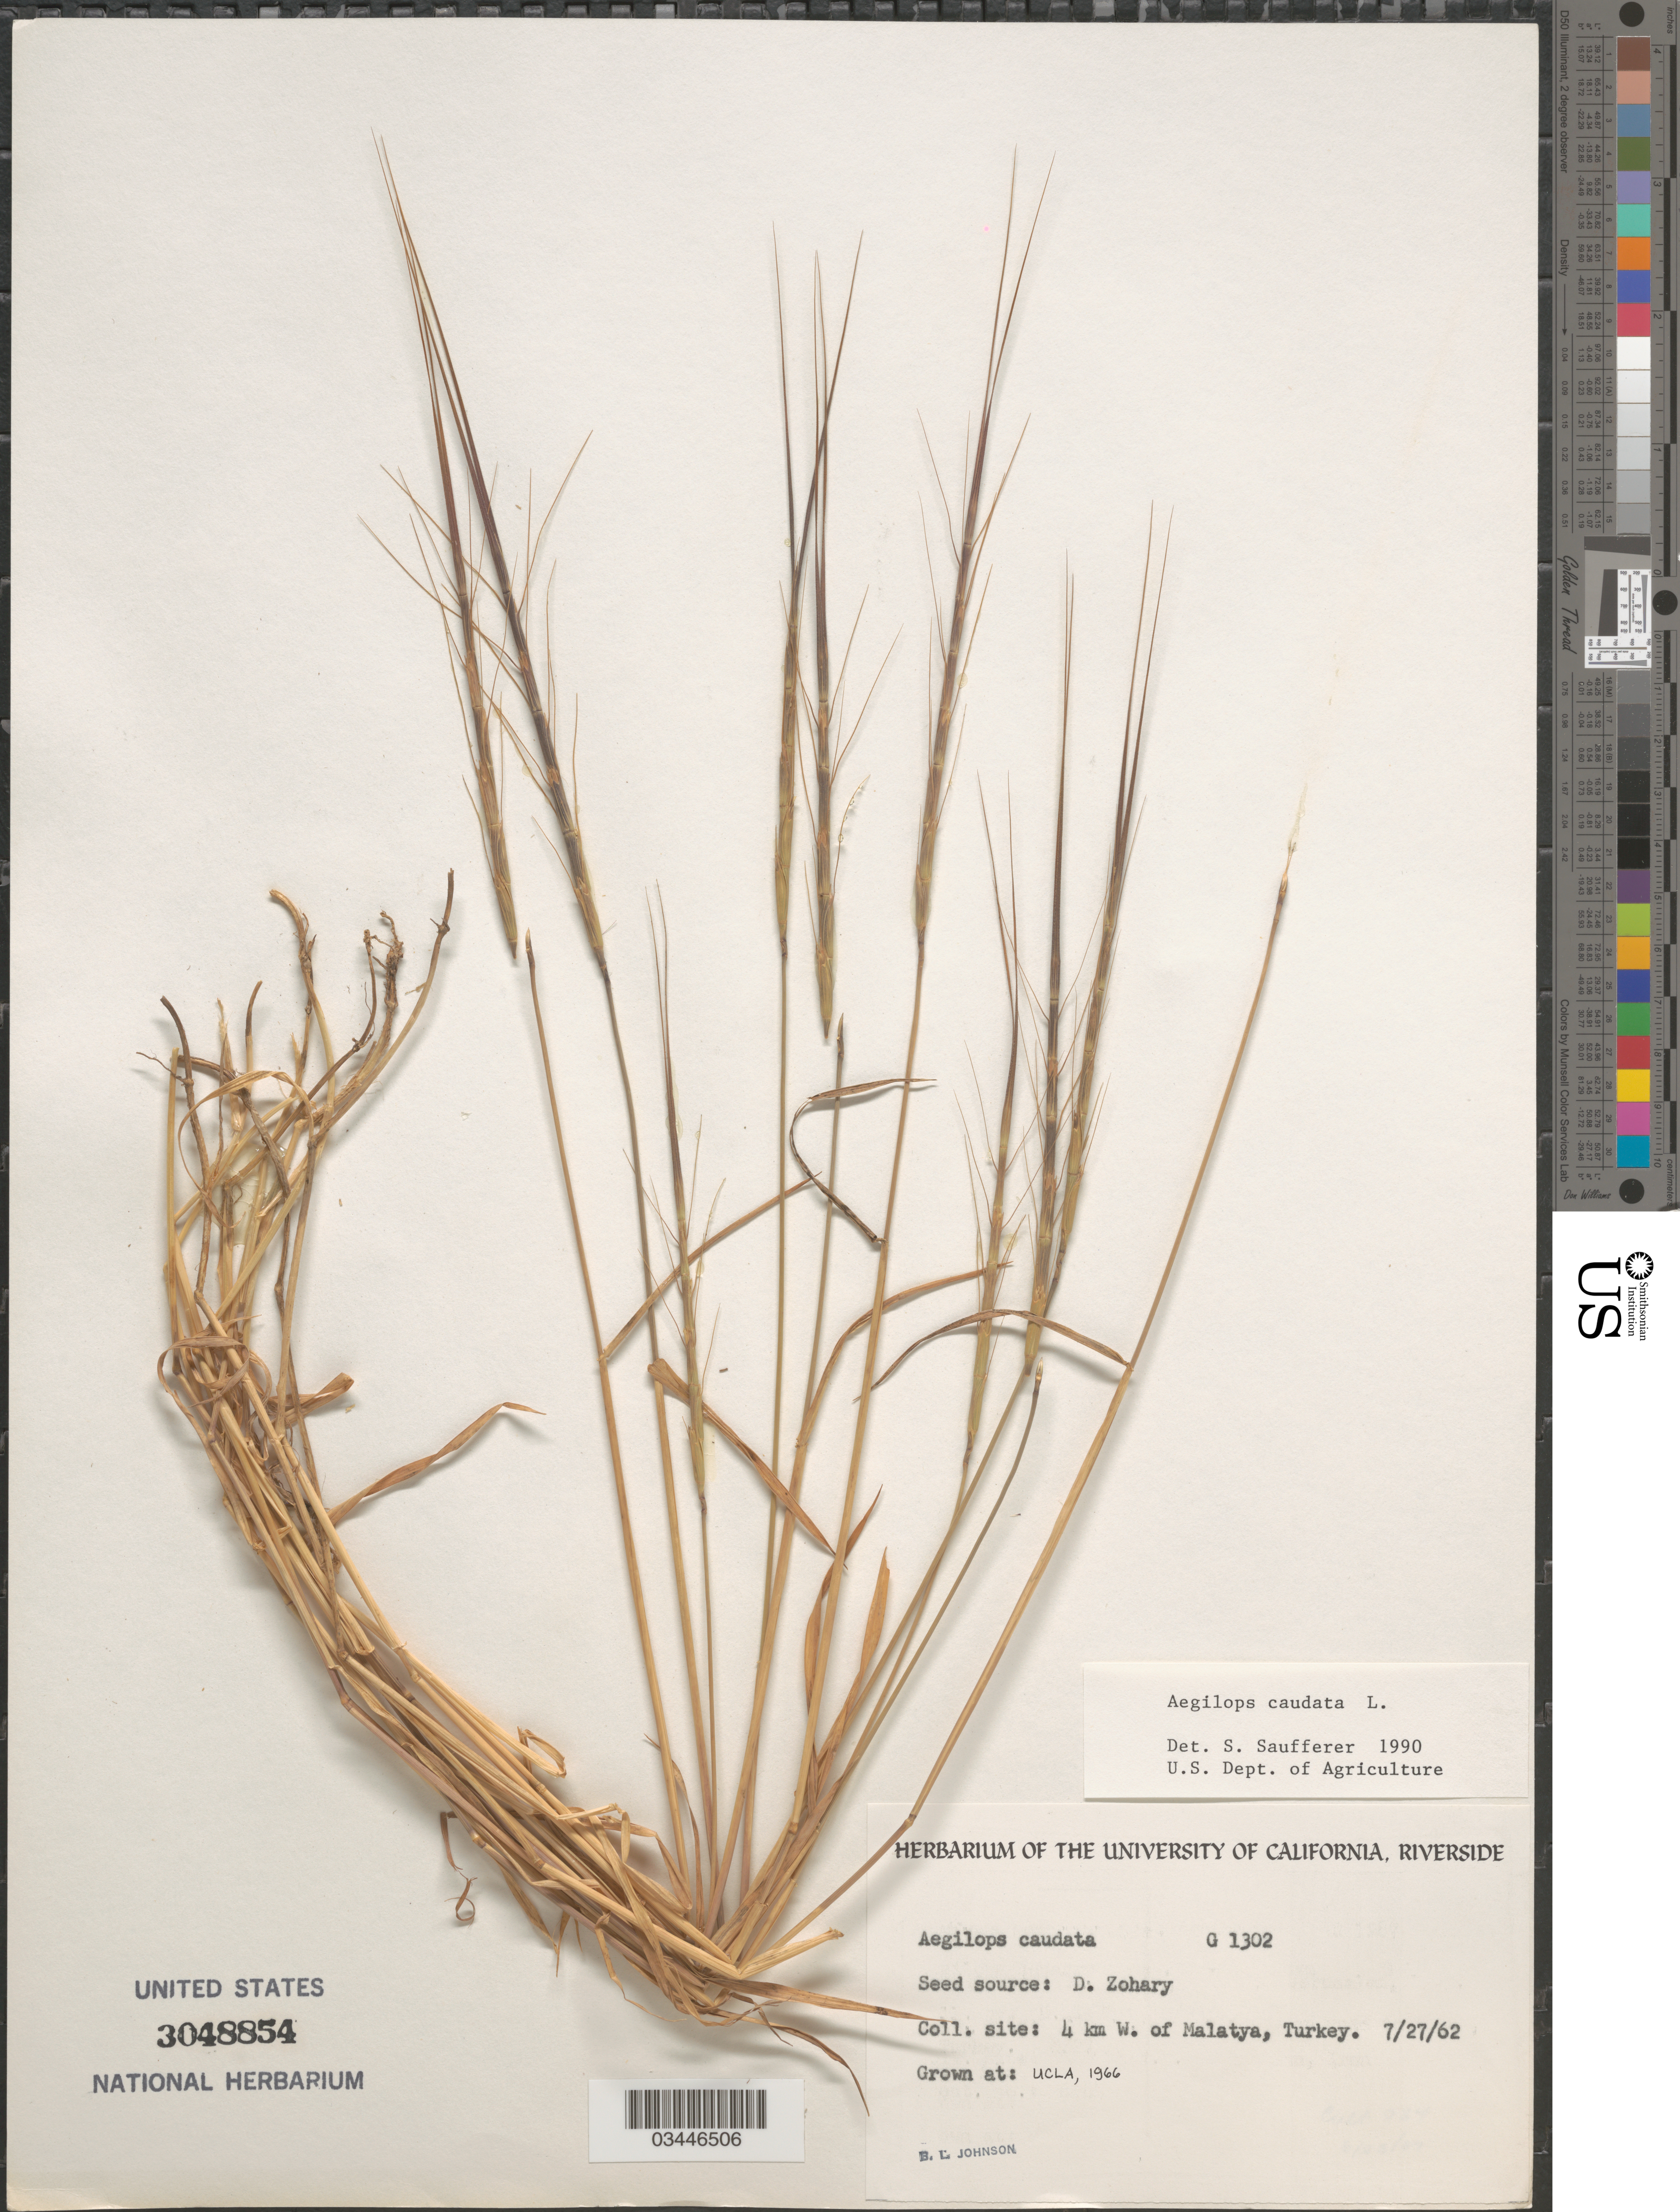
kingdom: Plantae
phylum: Tracheophyta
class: Liliopsida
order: Poales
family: Poaceae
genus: Aegilops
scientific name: Aegilops caudata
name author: L.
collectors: B. Johnson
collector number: G1302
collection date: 1966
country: United States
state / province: California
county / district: Los Angeles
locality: UCLA.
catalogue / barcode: US 3048854